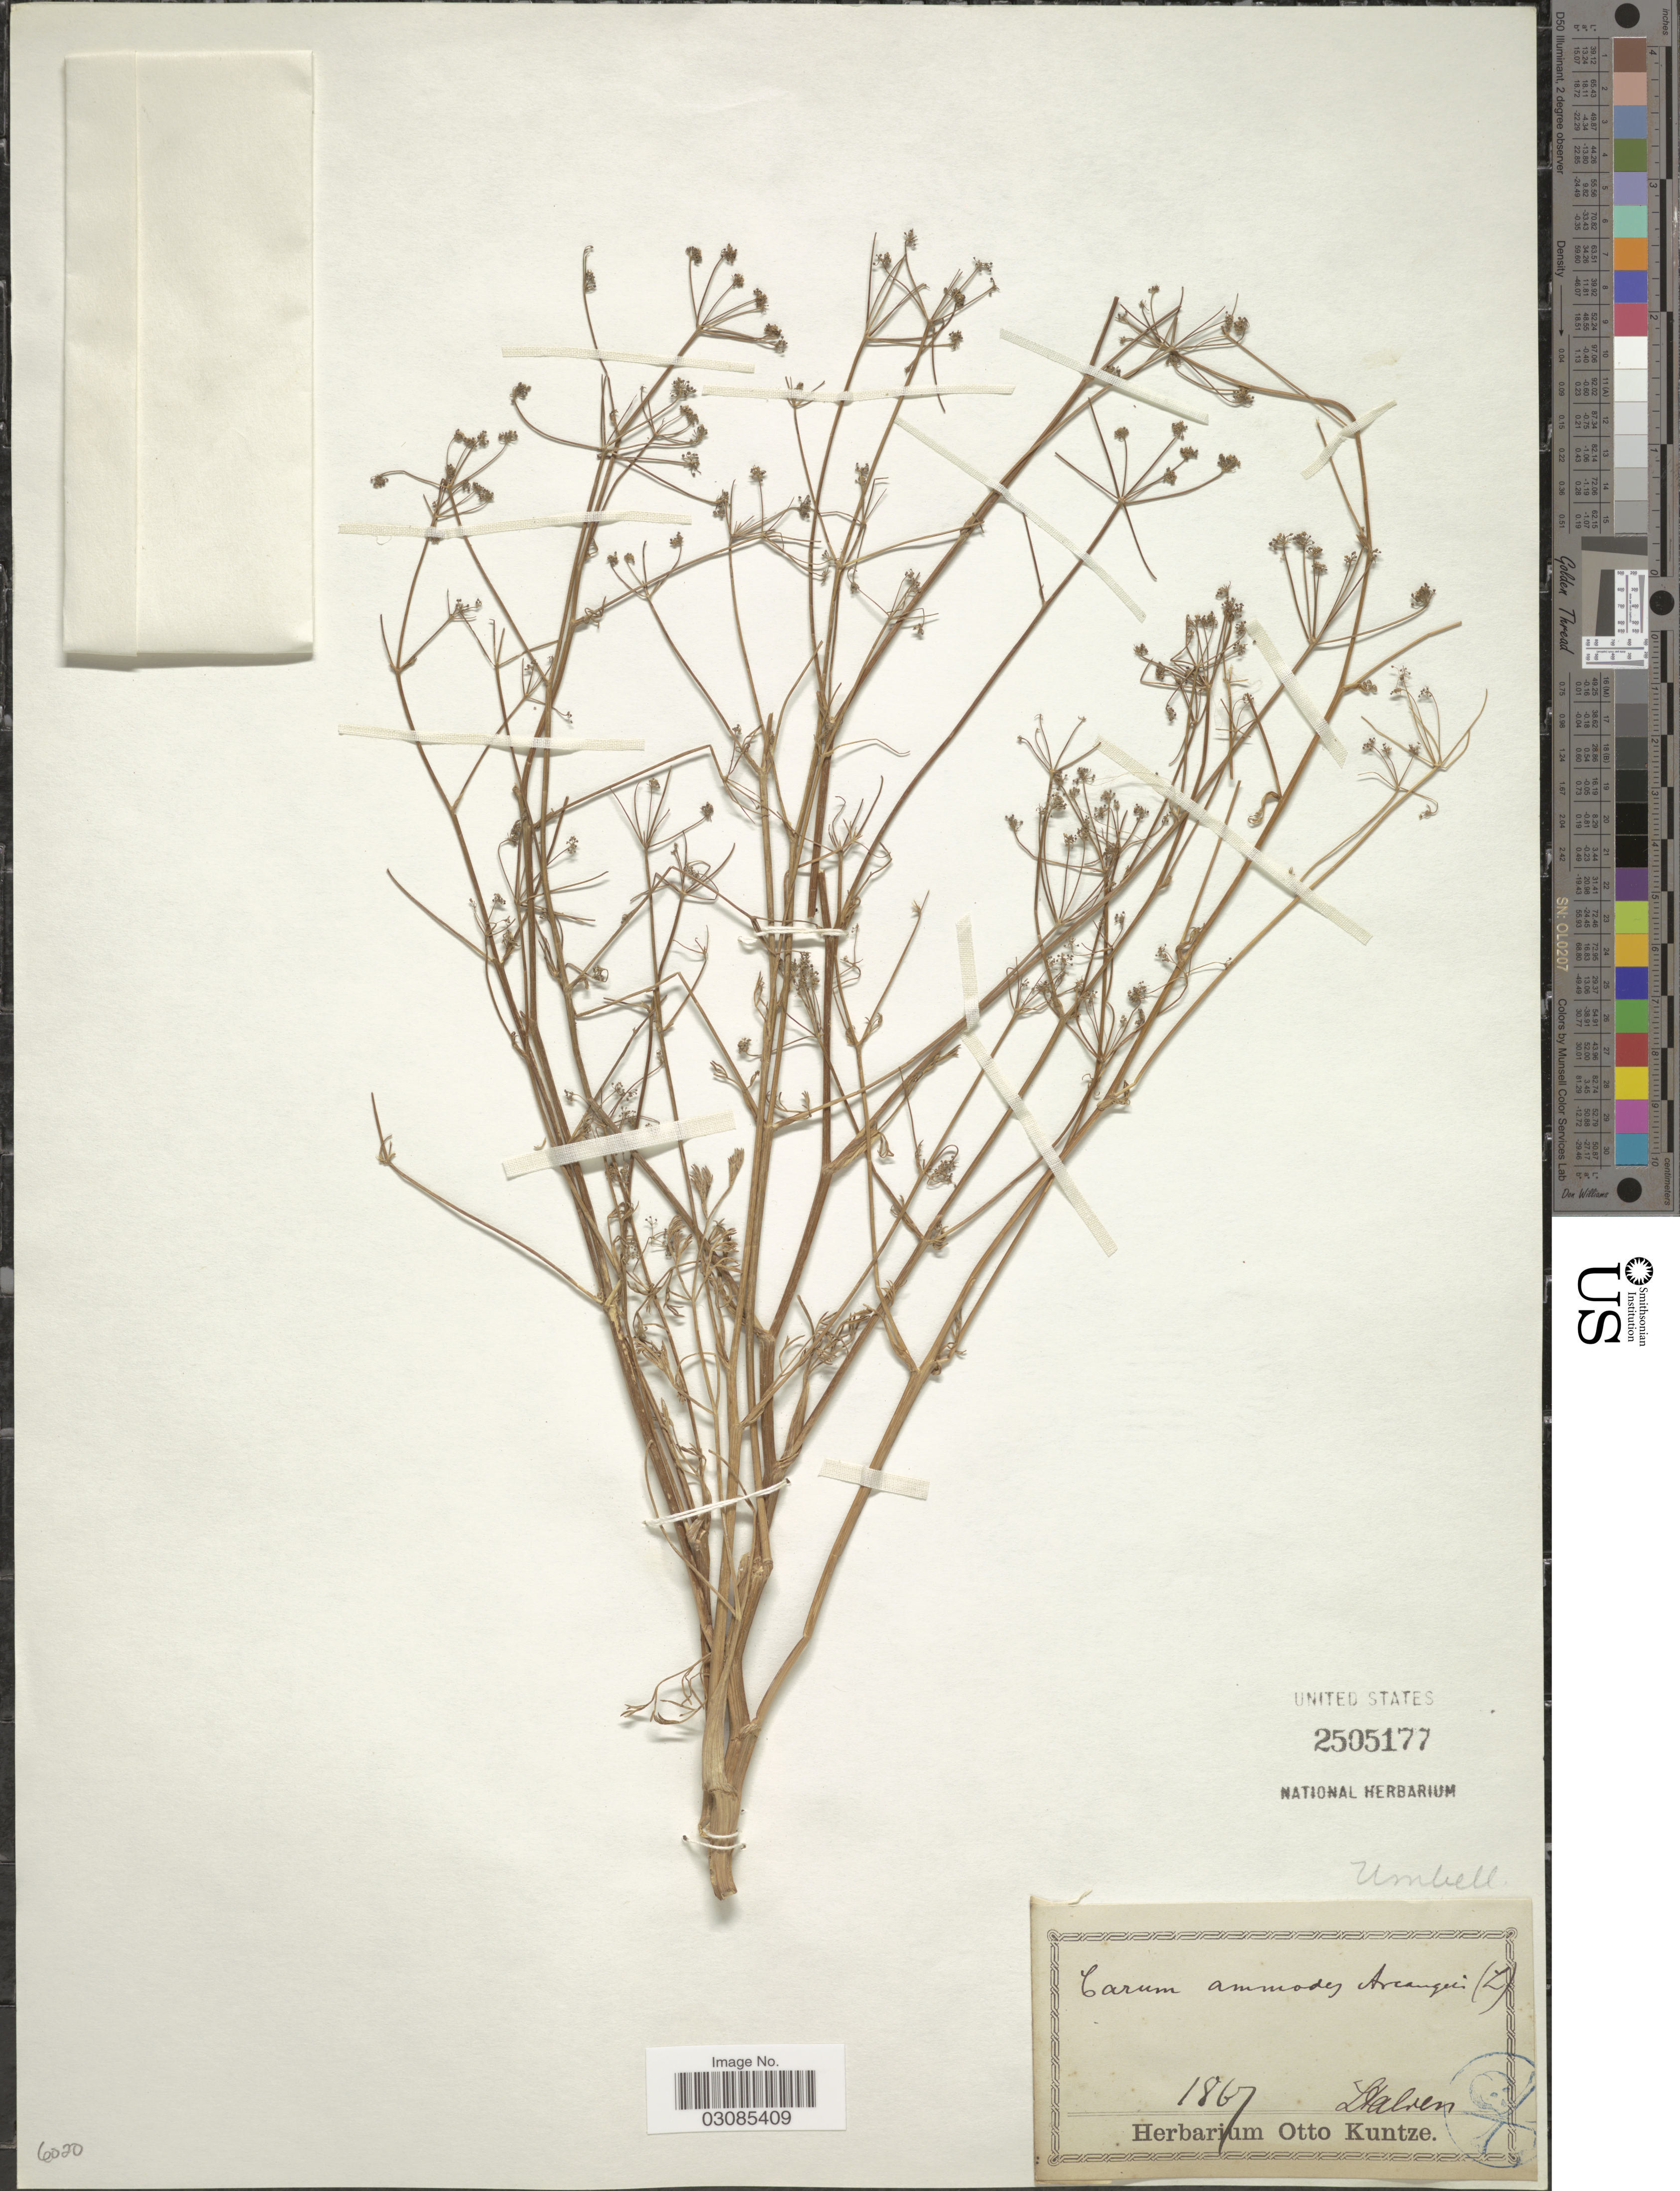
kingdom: Plantae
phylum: Tracheophyta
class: Magnoliopsida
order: Apiales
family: Apiaceae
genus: Ammoides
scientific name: Ammoides pusilla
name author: Breistroffer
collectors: ex herb. Otto Kuntze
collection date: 1867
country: Italy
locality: Italien [Dalven? interpreted].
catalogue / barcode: US 2505177